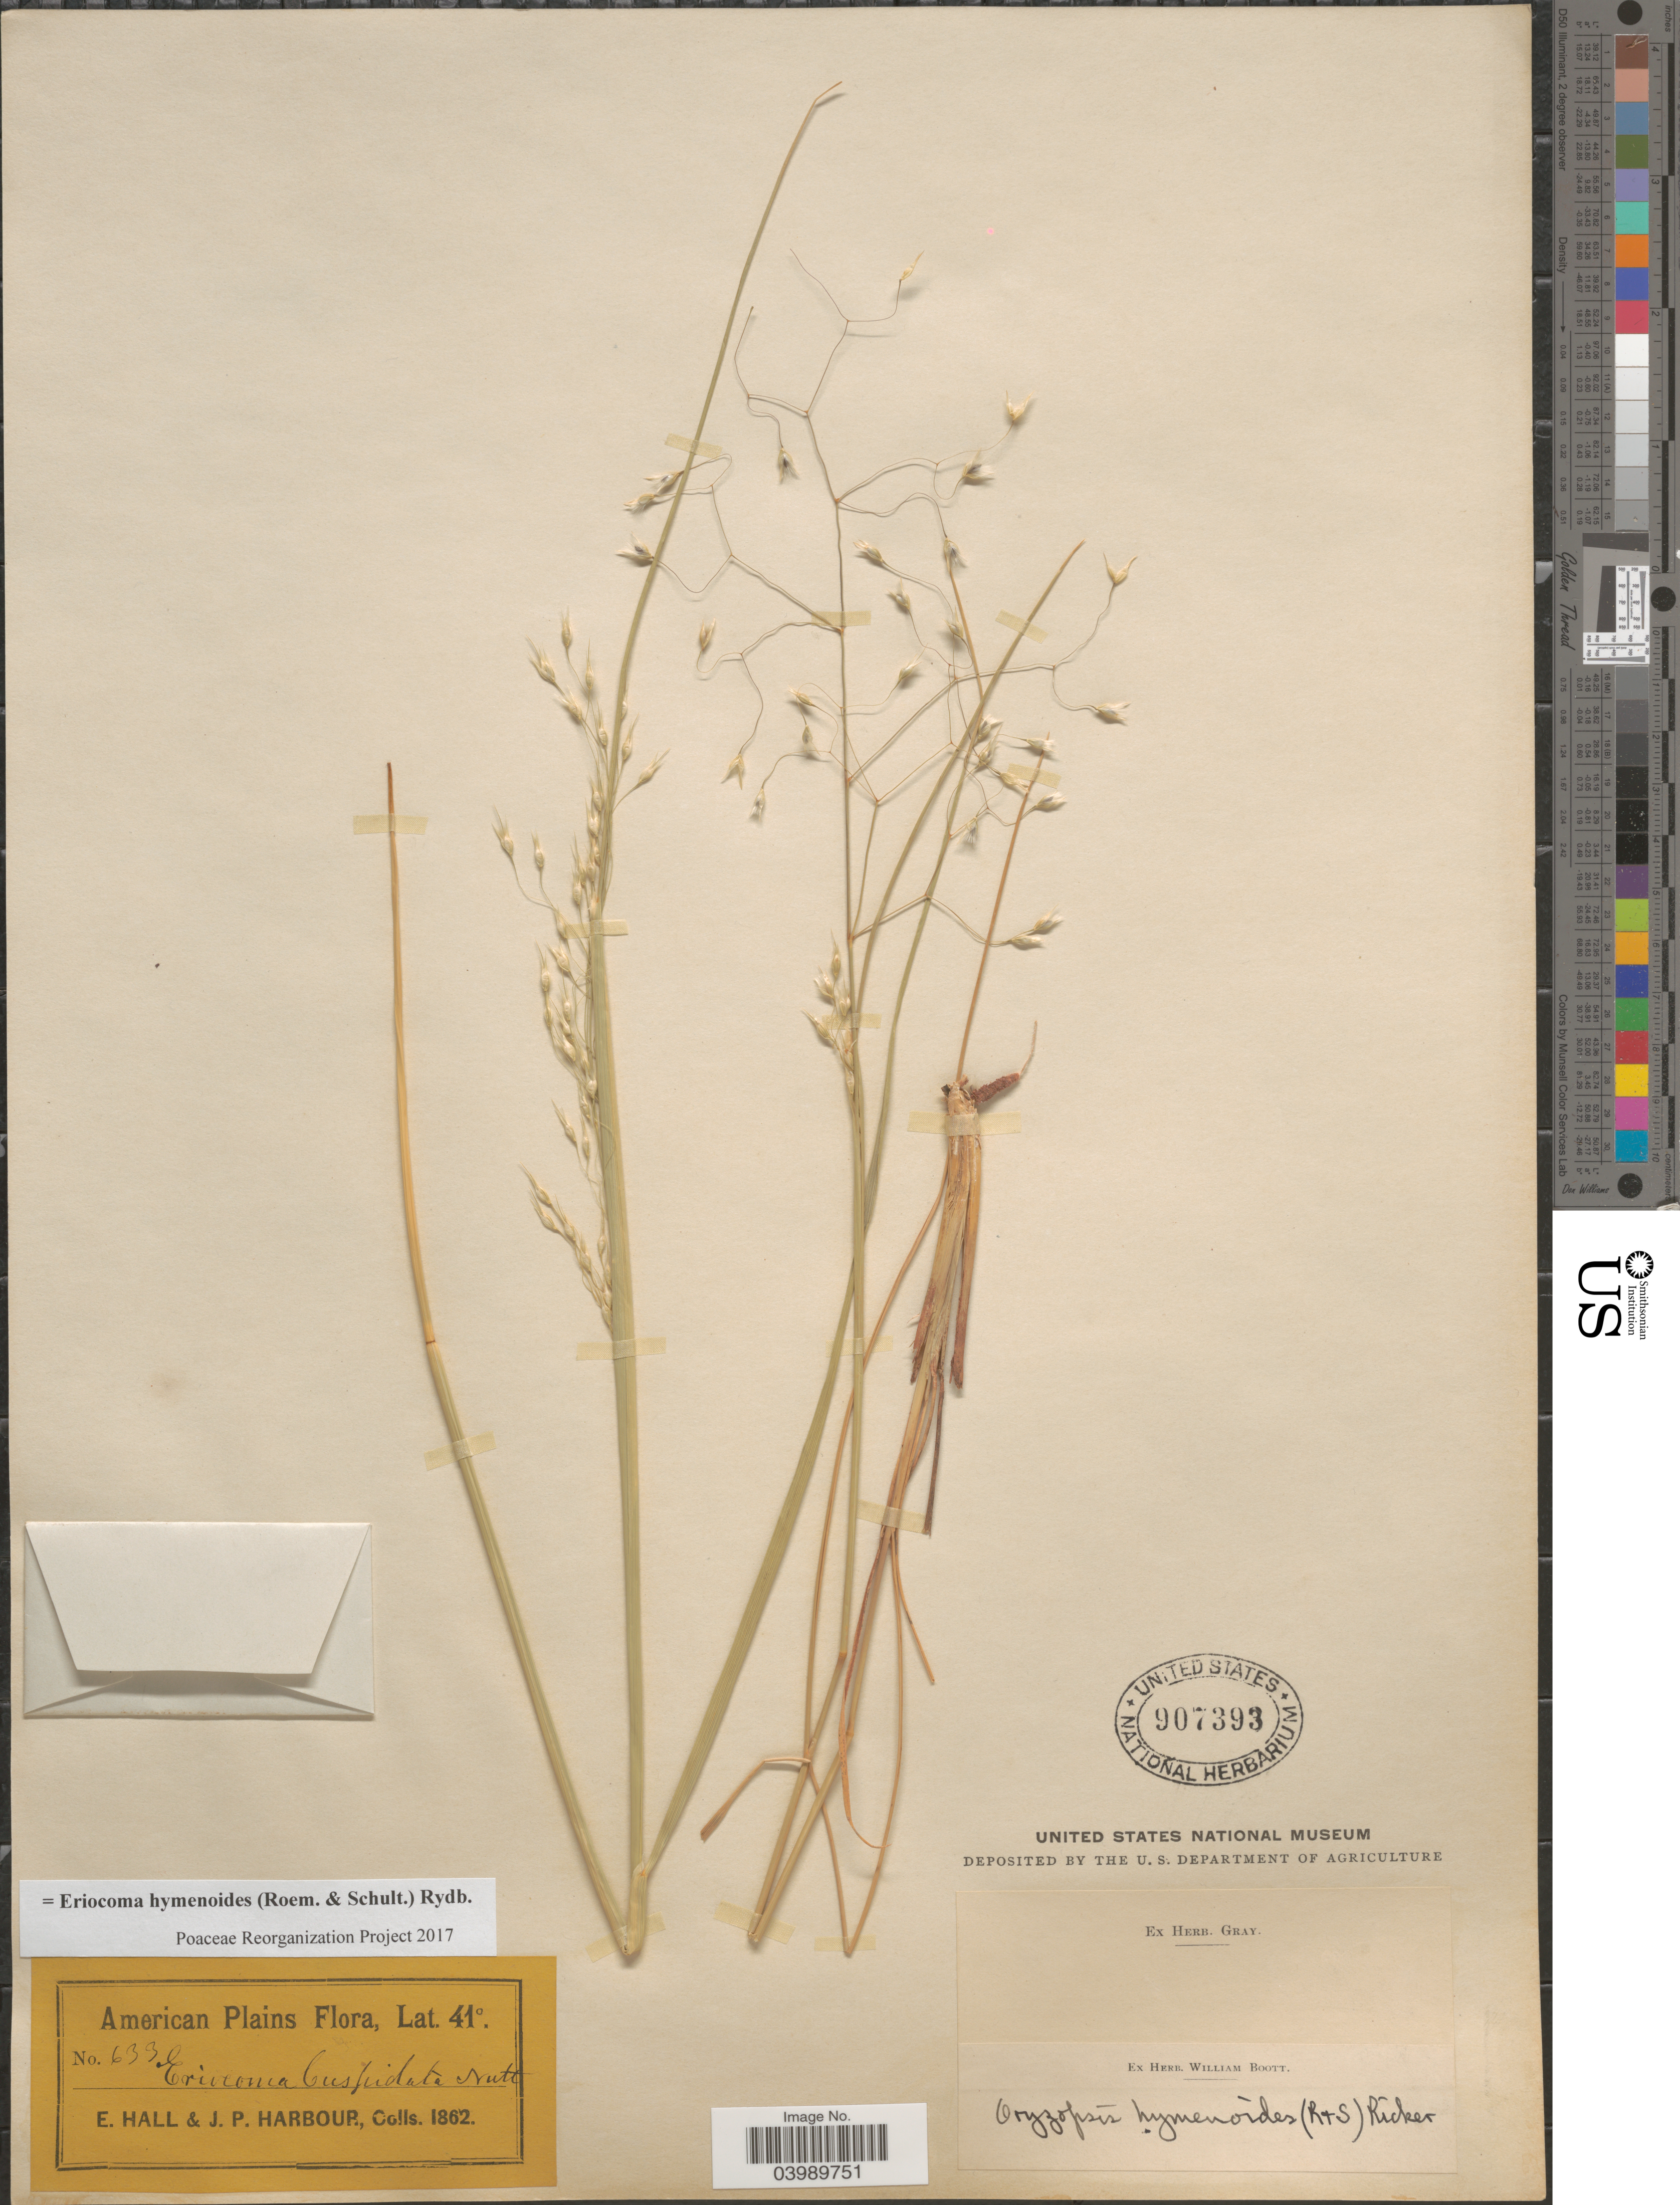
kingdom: Plantae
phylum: Tracheophyta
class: Liliopsida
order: Poales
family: Poaceae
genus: Eriocoma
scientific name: Eriocoma hymenoides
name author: (Roem. & Schult.) Rydb.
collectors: E. Hall & J. Harbour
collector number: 633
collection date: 1862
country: United States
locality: American Plains.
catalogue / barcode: US 907393